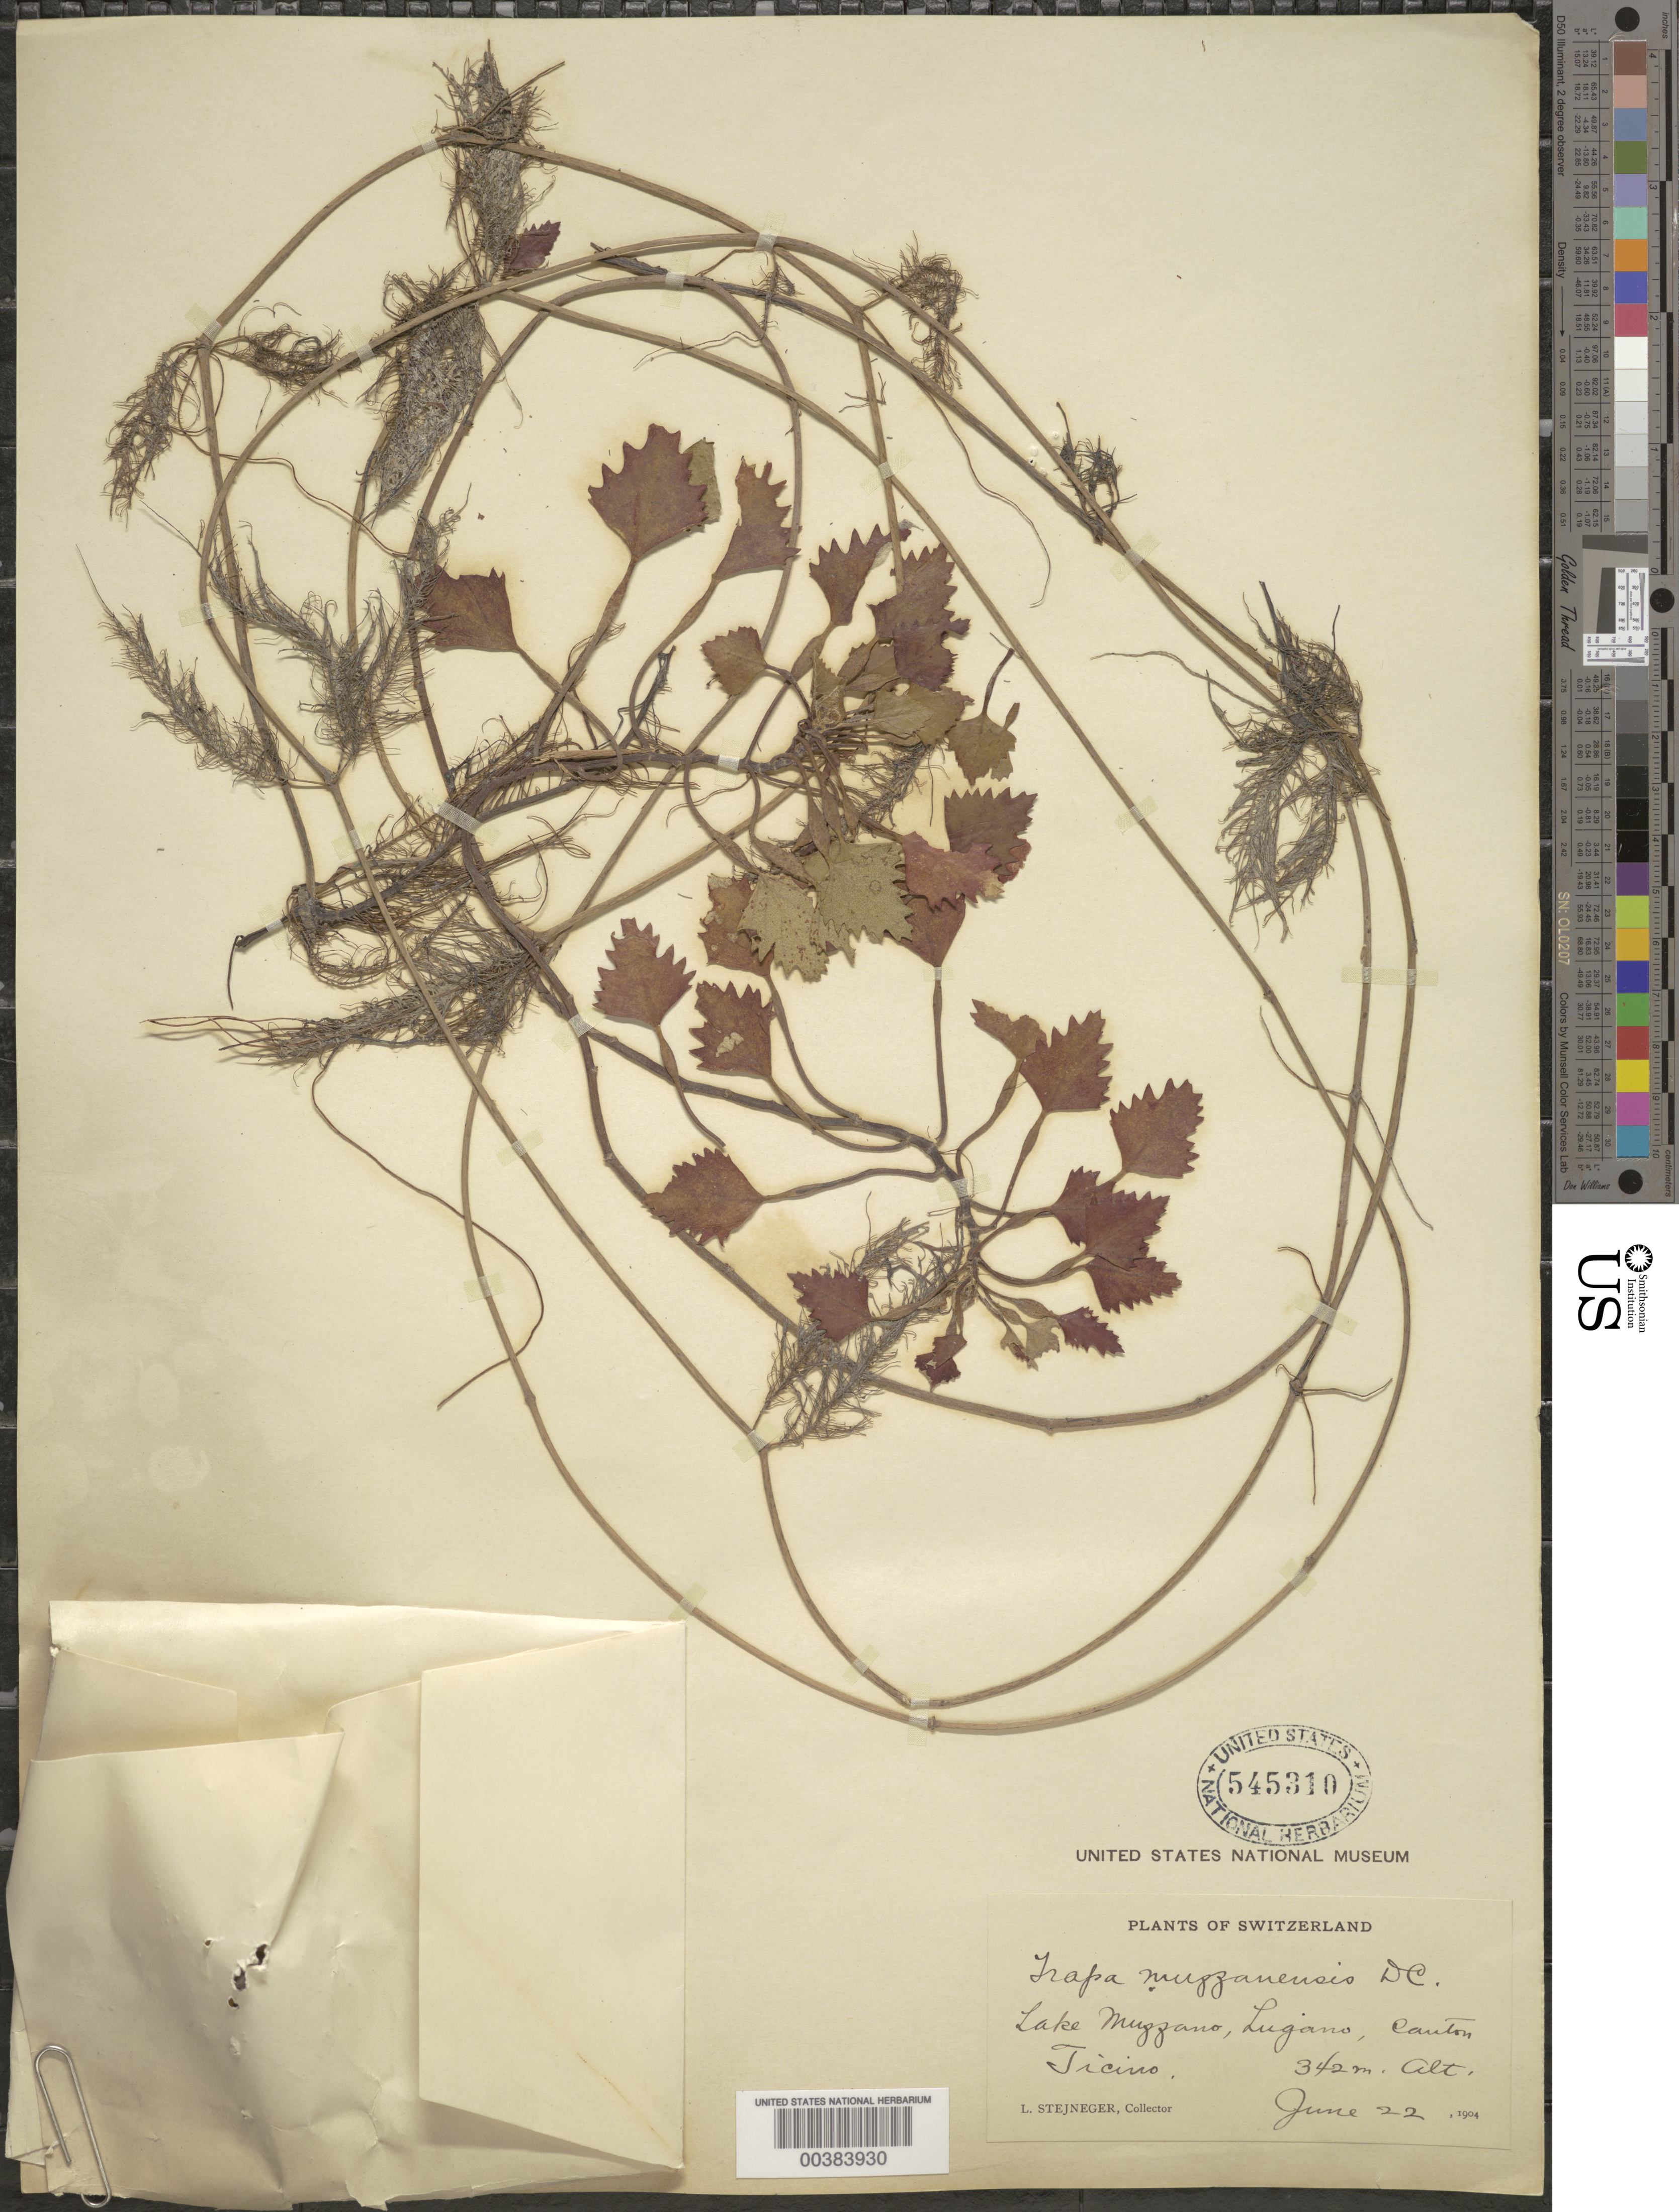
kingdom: Plantae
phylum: Tracheophyta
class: Magnoliopsida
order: Myrtales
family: Lythraceae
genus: Trapa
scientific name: Trapa muzzanensis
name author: DC.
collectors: L. Stejneger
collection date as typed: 22 Jun 1904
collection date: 1904-06-22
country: Switzerland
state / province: Ticino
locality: Lugano, lake muzzano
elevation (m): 342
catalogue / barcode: US 545310